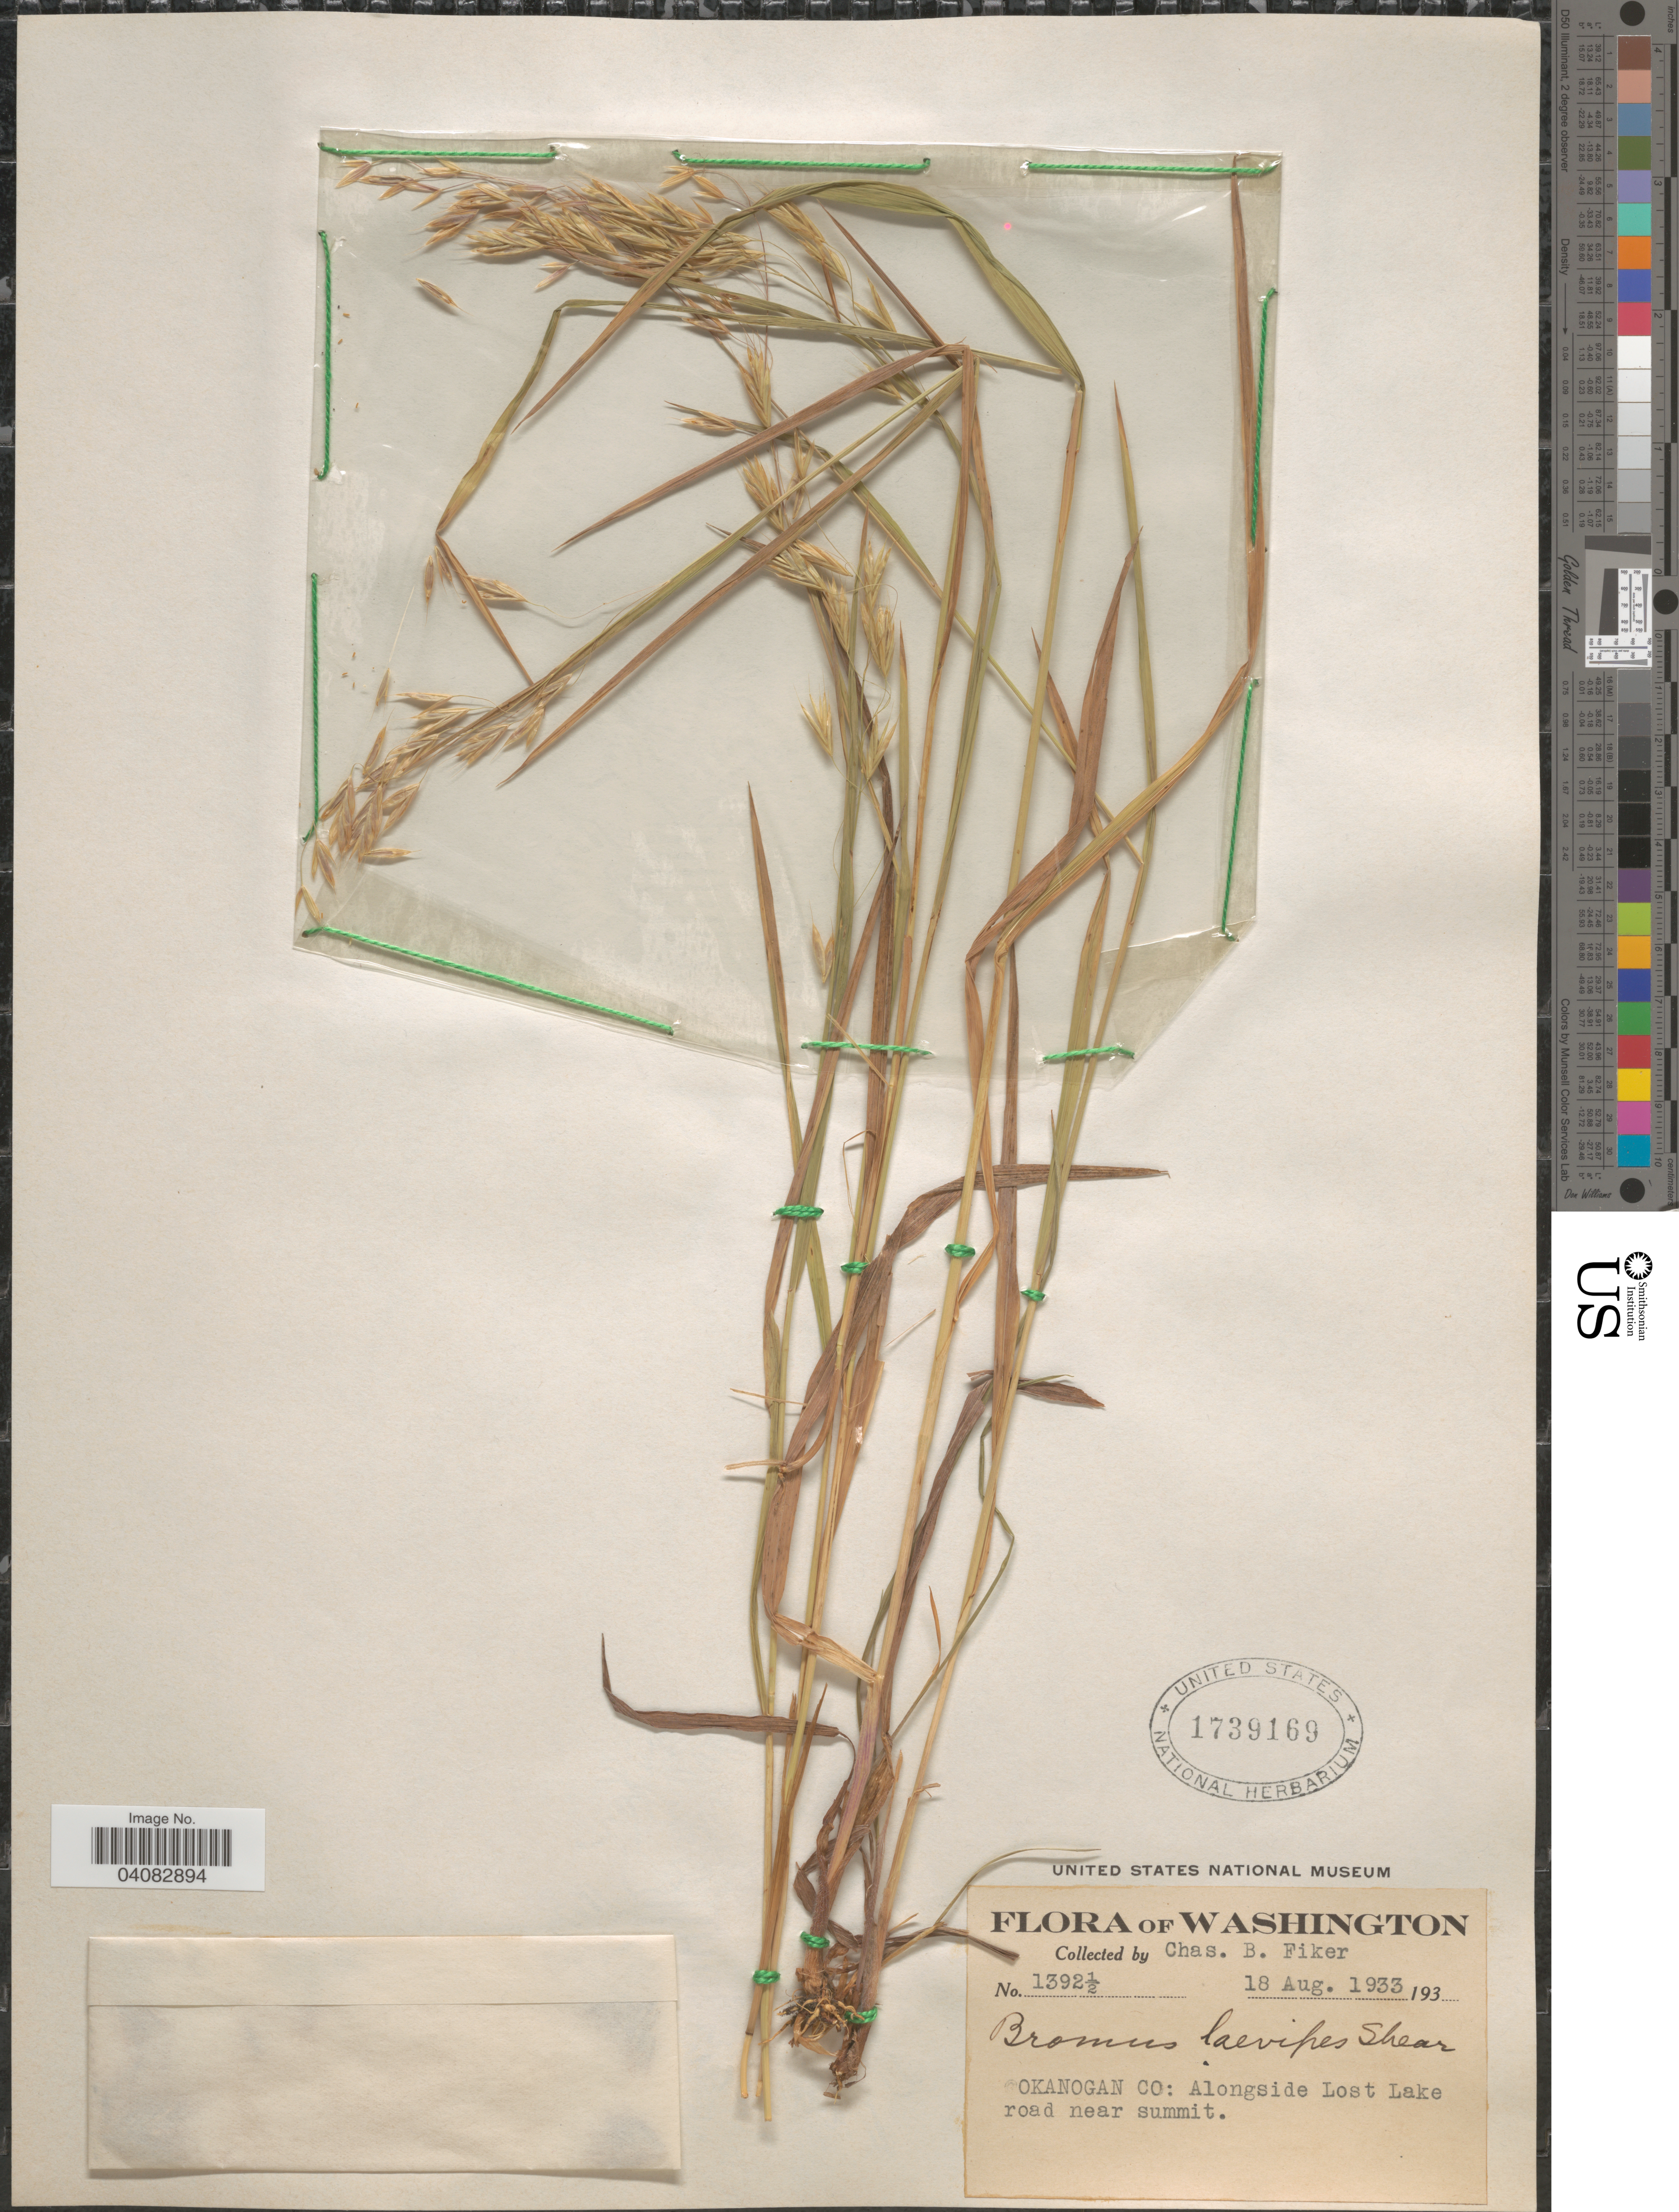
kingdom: Plantae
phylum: Tracheophyta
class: Liliopsida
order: Poales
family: Poaceae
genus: Bromus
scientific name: Bromus lanatipes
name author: (Shear) Rydb.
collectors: C. Fiker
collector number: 1392½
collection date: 1933-08-18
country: United States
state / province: Washington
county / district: Okanogan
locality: Okanogan Co: Alongside Lost Lake road near summit.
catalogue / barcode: US 1739169